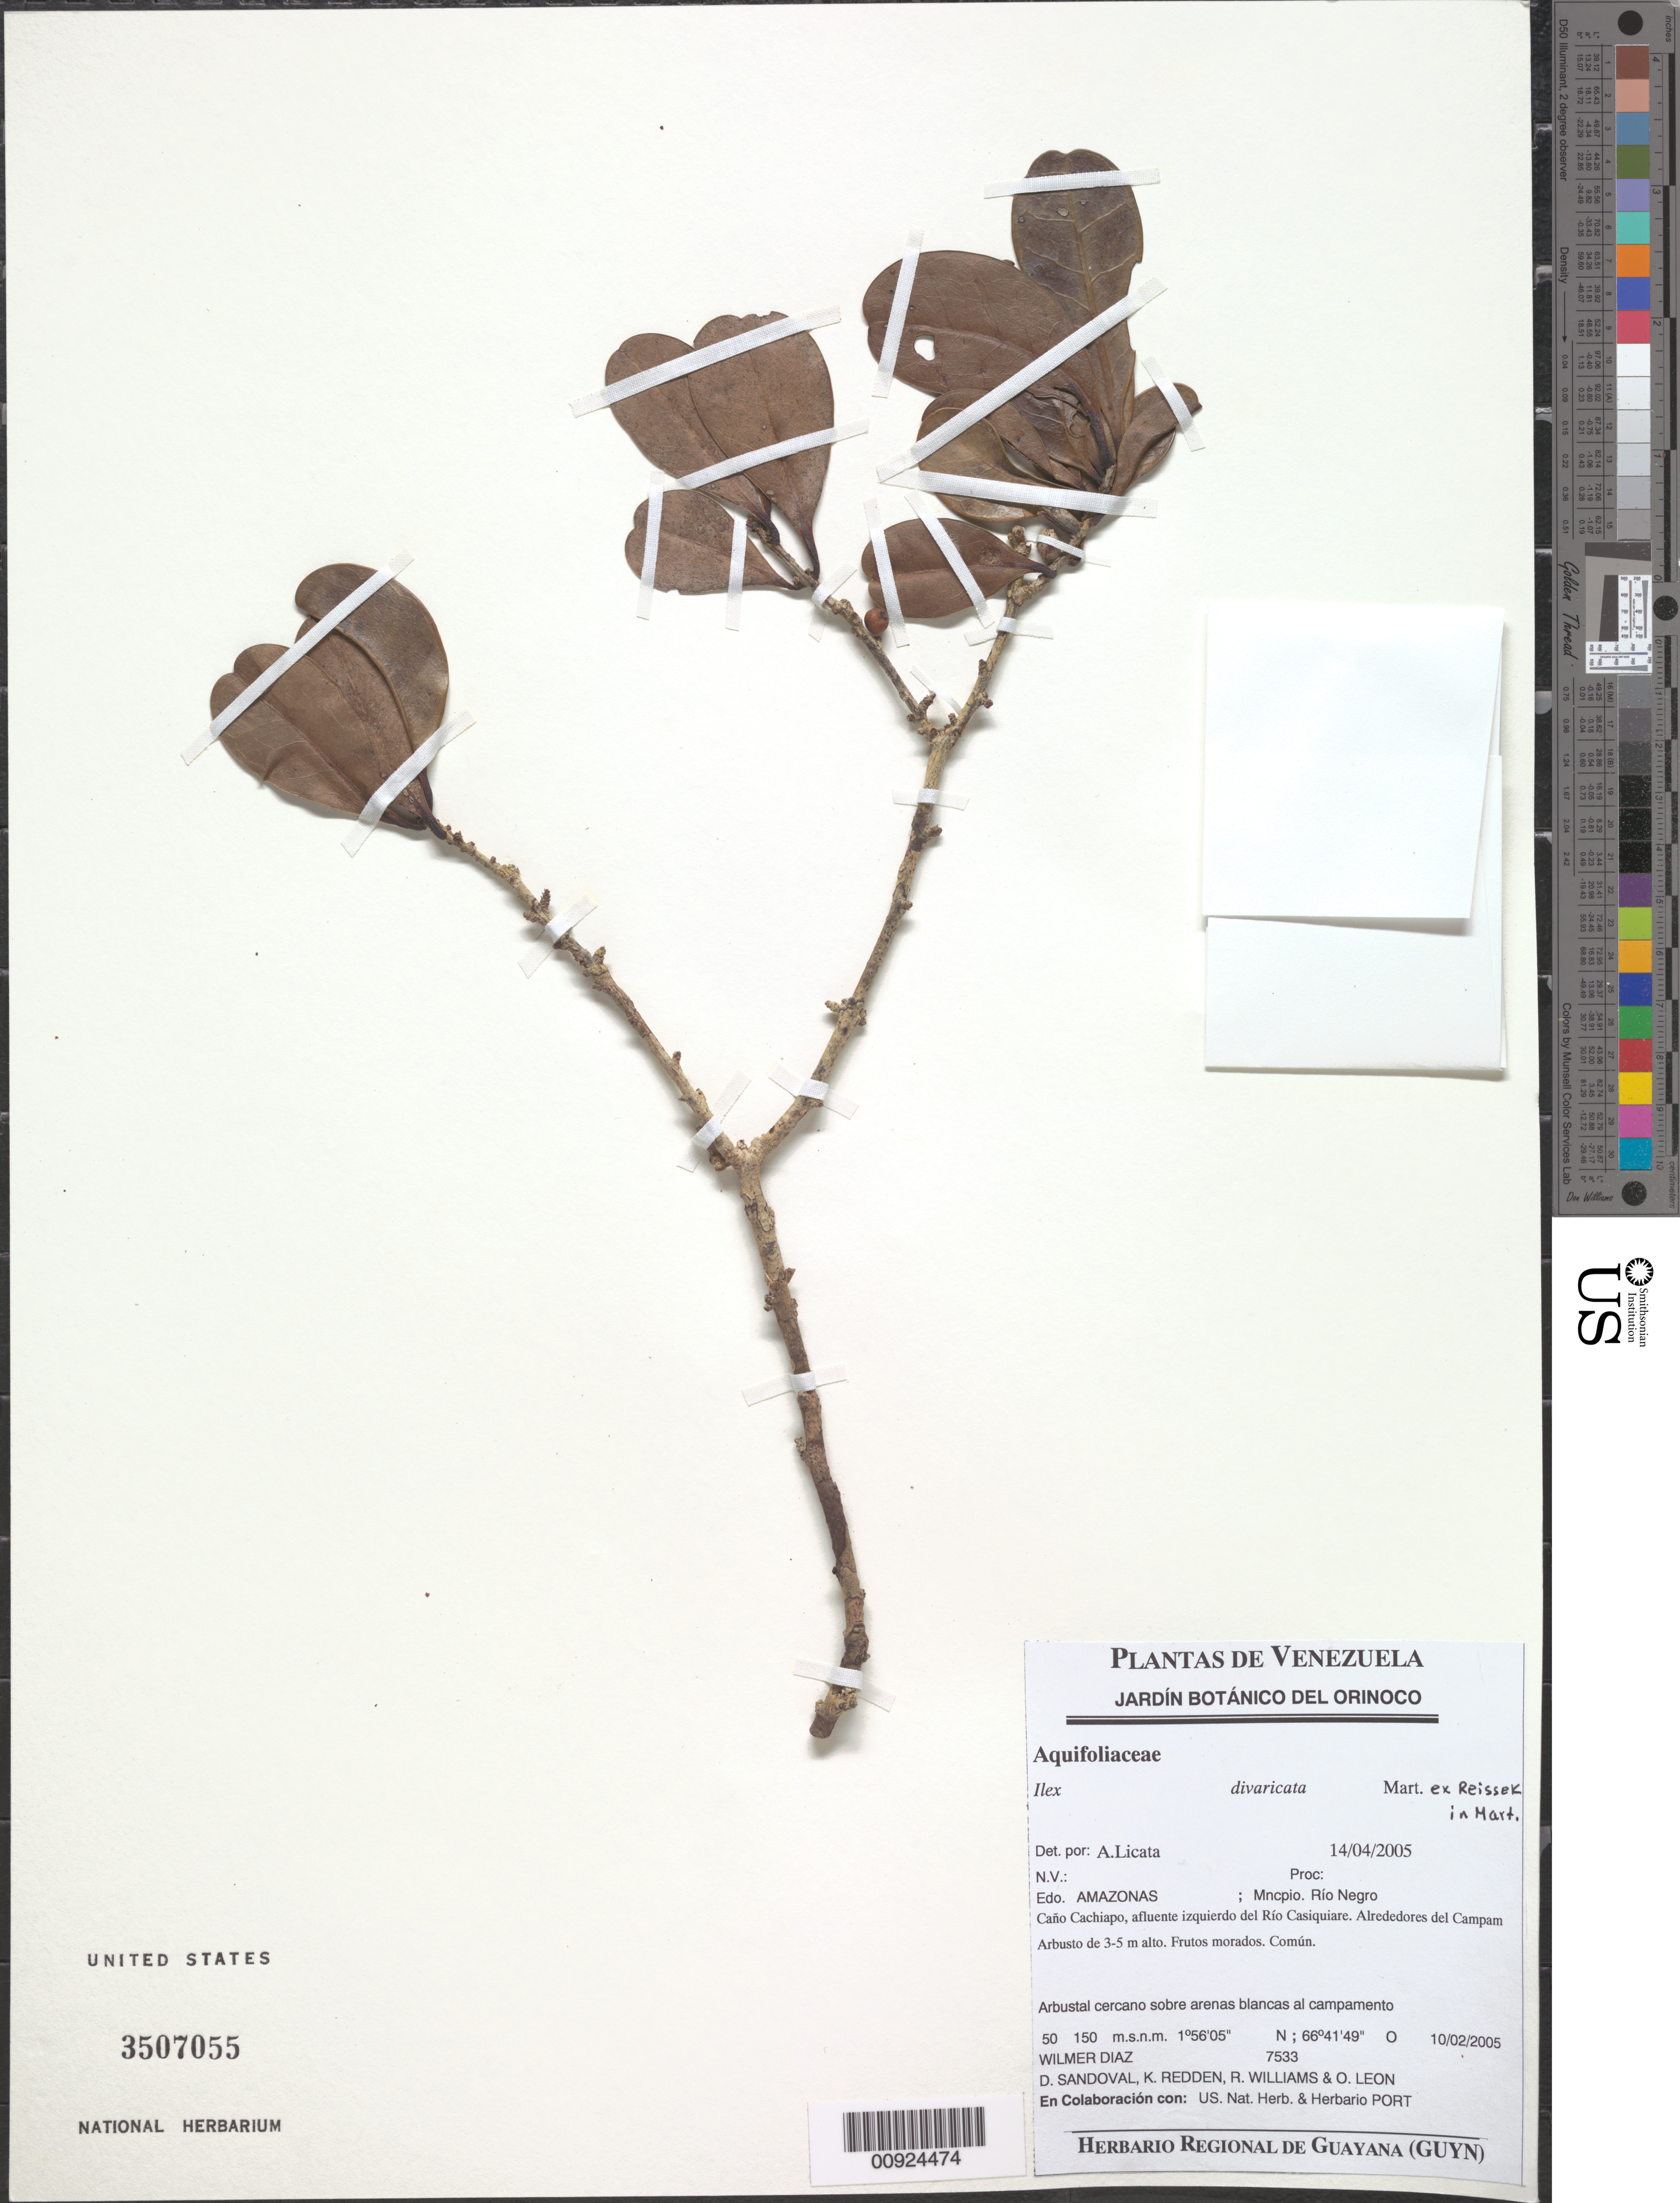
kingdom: Plantae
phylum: Tracheophyta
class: Magnoliopsida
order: Aquifoliales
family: Aquifoliaceae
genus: Ilex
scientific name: Ilex divaricata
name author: Mart. ex Reissek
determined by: Licata, A., (PORT), Univ. Nac. Exp. de los Llanos Ezequiel Zamora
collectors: W. Díaz P., D. Sandoval, K. M. Redden, R. Williams & O. León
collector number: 7533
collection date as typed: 10-Feb-05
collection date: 2005-02-10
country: Venezuela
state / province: Amazonas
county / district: Río Negro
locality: Caño Cachiapo, afluente izquierdo del Río Casiquaire, alrededores del Campamento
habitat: Arbustal cercano sobre arenas blancas al campamento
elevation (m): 50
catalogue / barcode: US 3507055